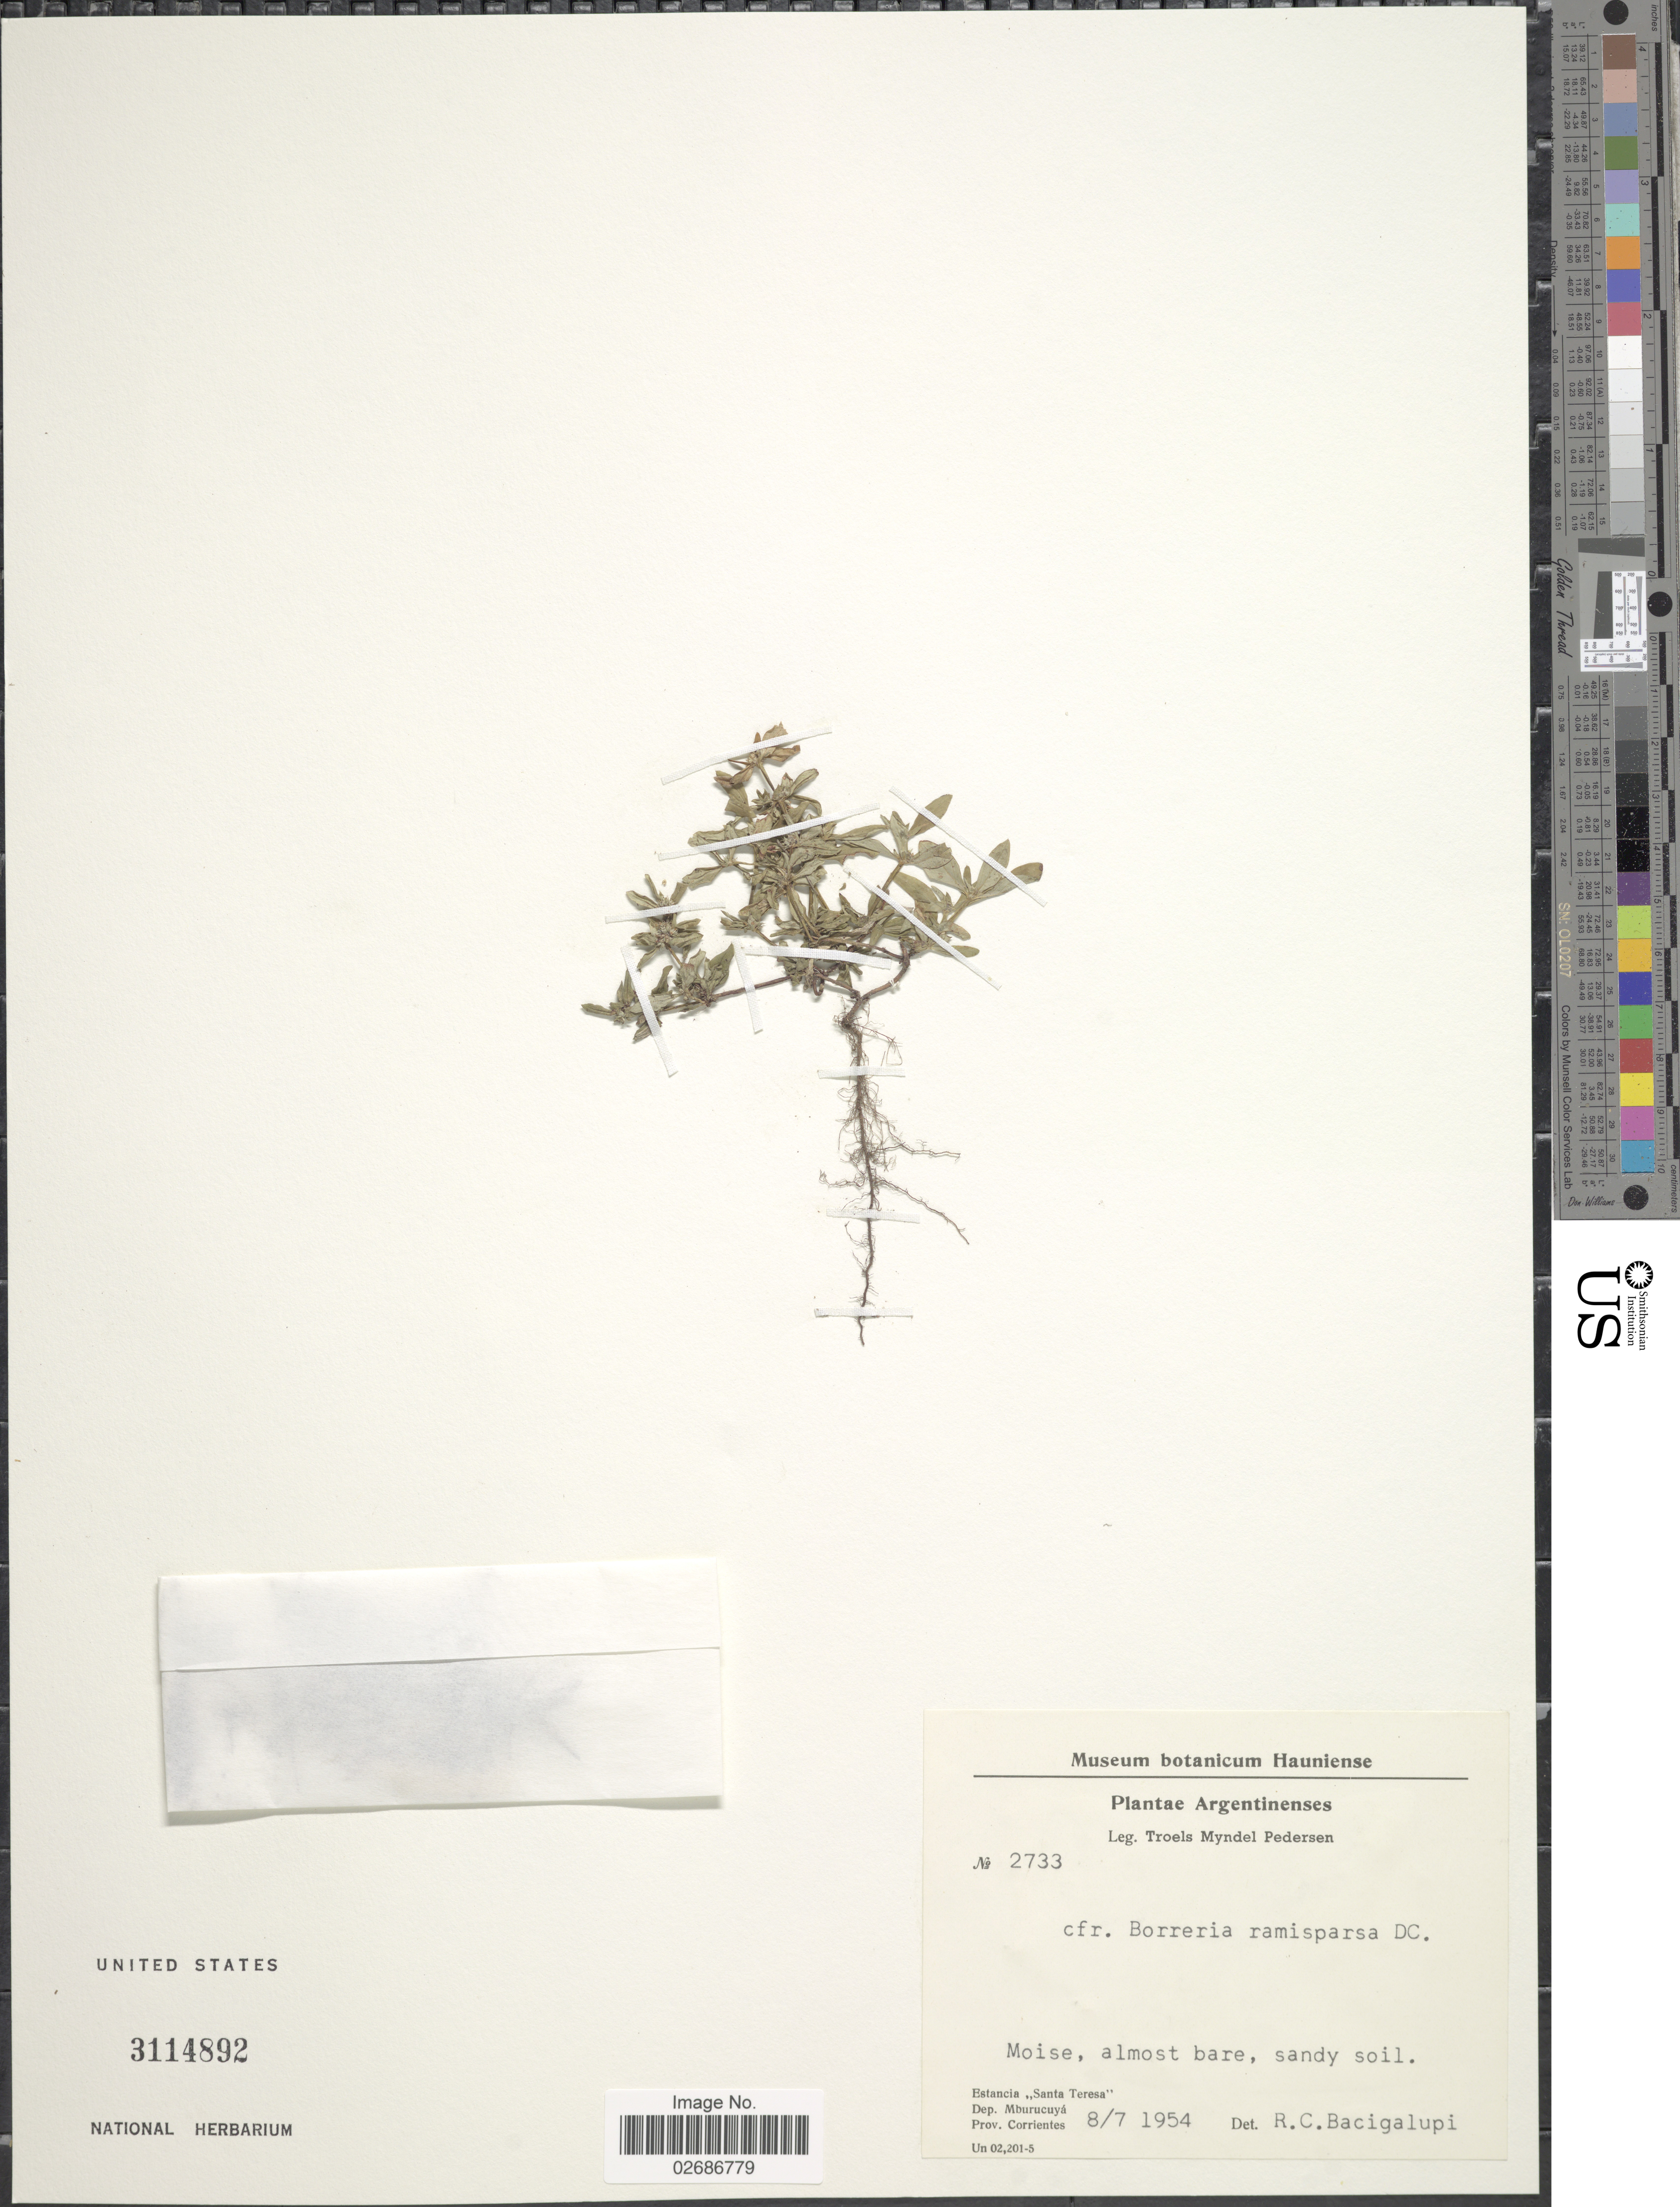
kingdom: Plantae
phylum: Tracheophyta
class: Magnoliopsida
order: Gentianales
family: Rubiaceae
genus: Borreria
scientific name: Borreria ramisparsa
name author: DC.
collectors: T. Pederson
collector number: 2733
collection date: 1954-07-08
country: Argentina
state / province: Corrientes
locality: Estancia "Santa Teresa". Dep. Mburucuya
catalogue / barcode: US 3114892